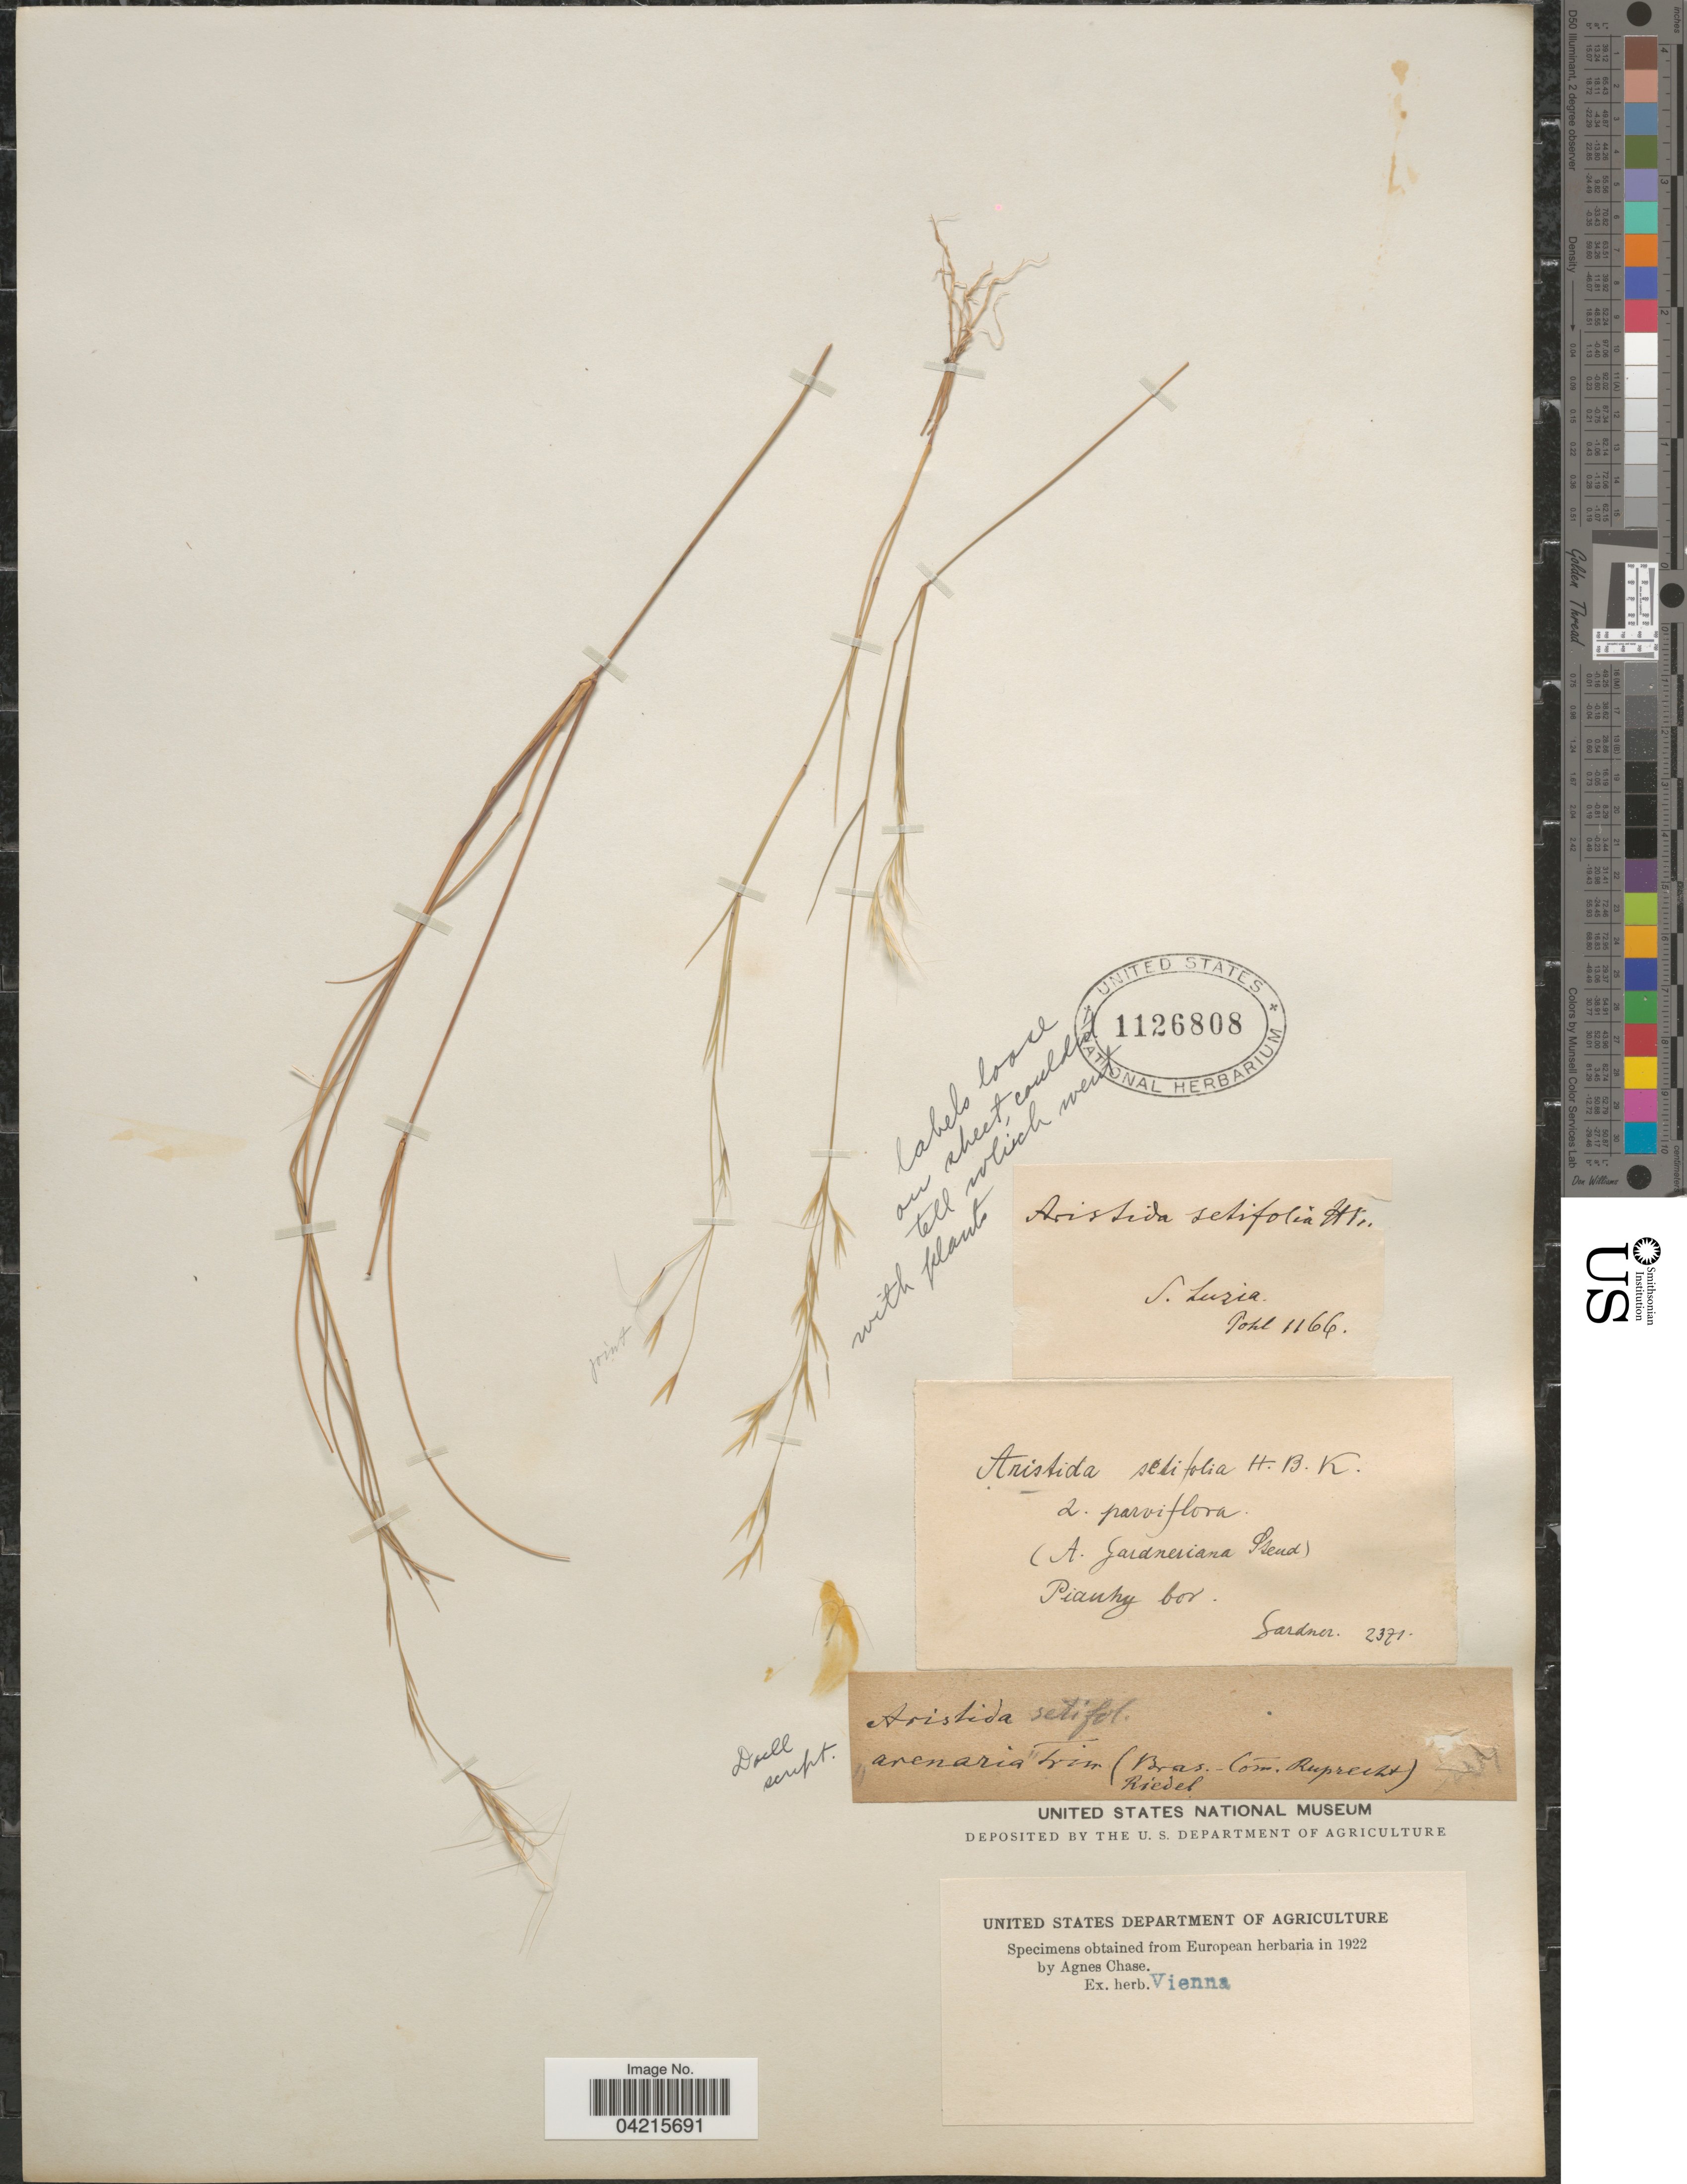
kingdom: Plantae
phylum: Tracheophyta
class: Liliopsida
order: Poales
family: Poaceae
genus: Aristida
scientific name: Aristida setifolia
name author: Kunth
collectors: Riedel, --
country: Brazil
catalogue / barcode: US 1126808-3